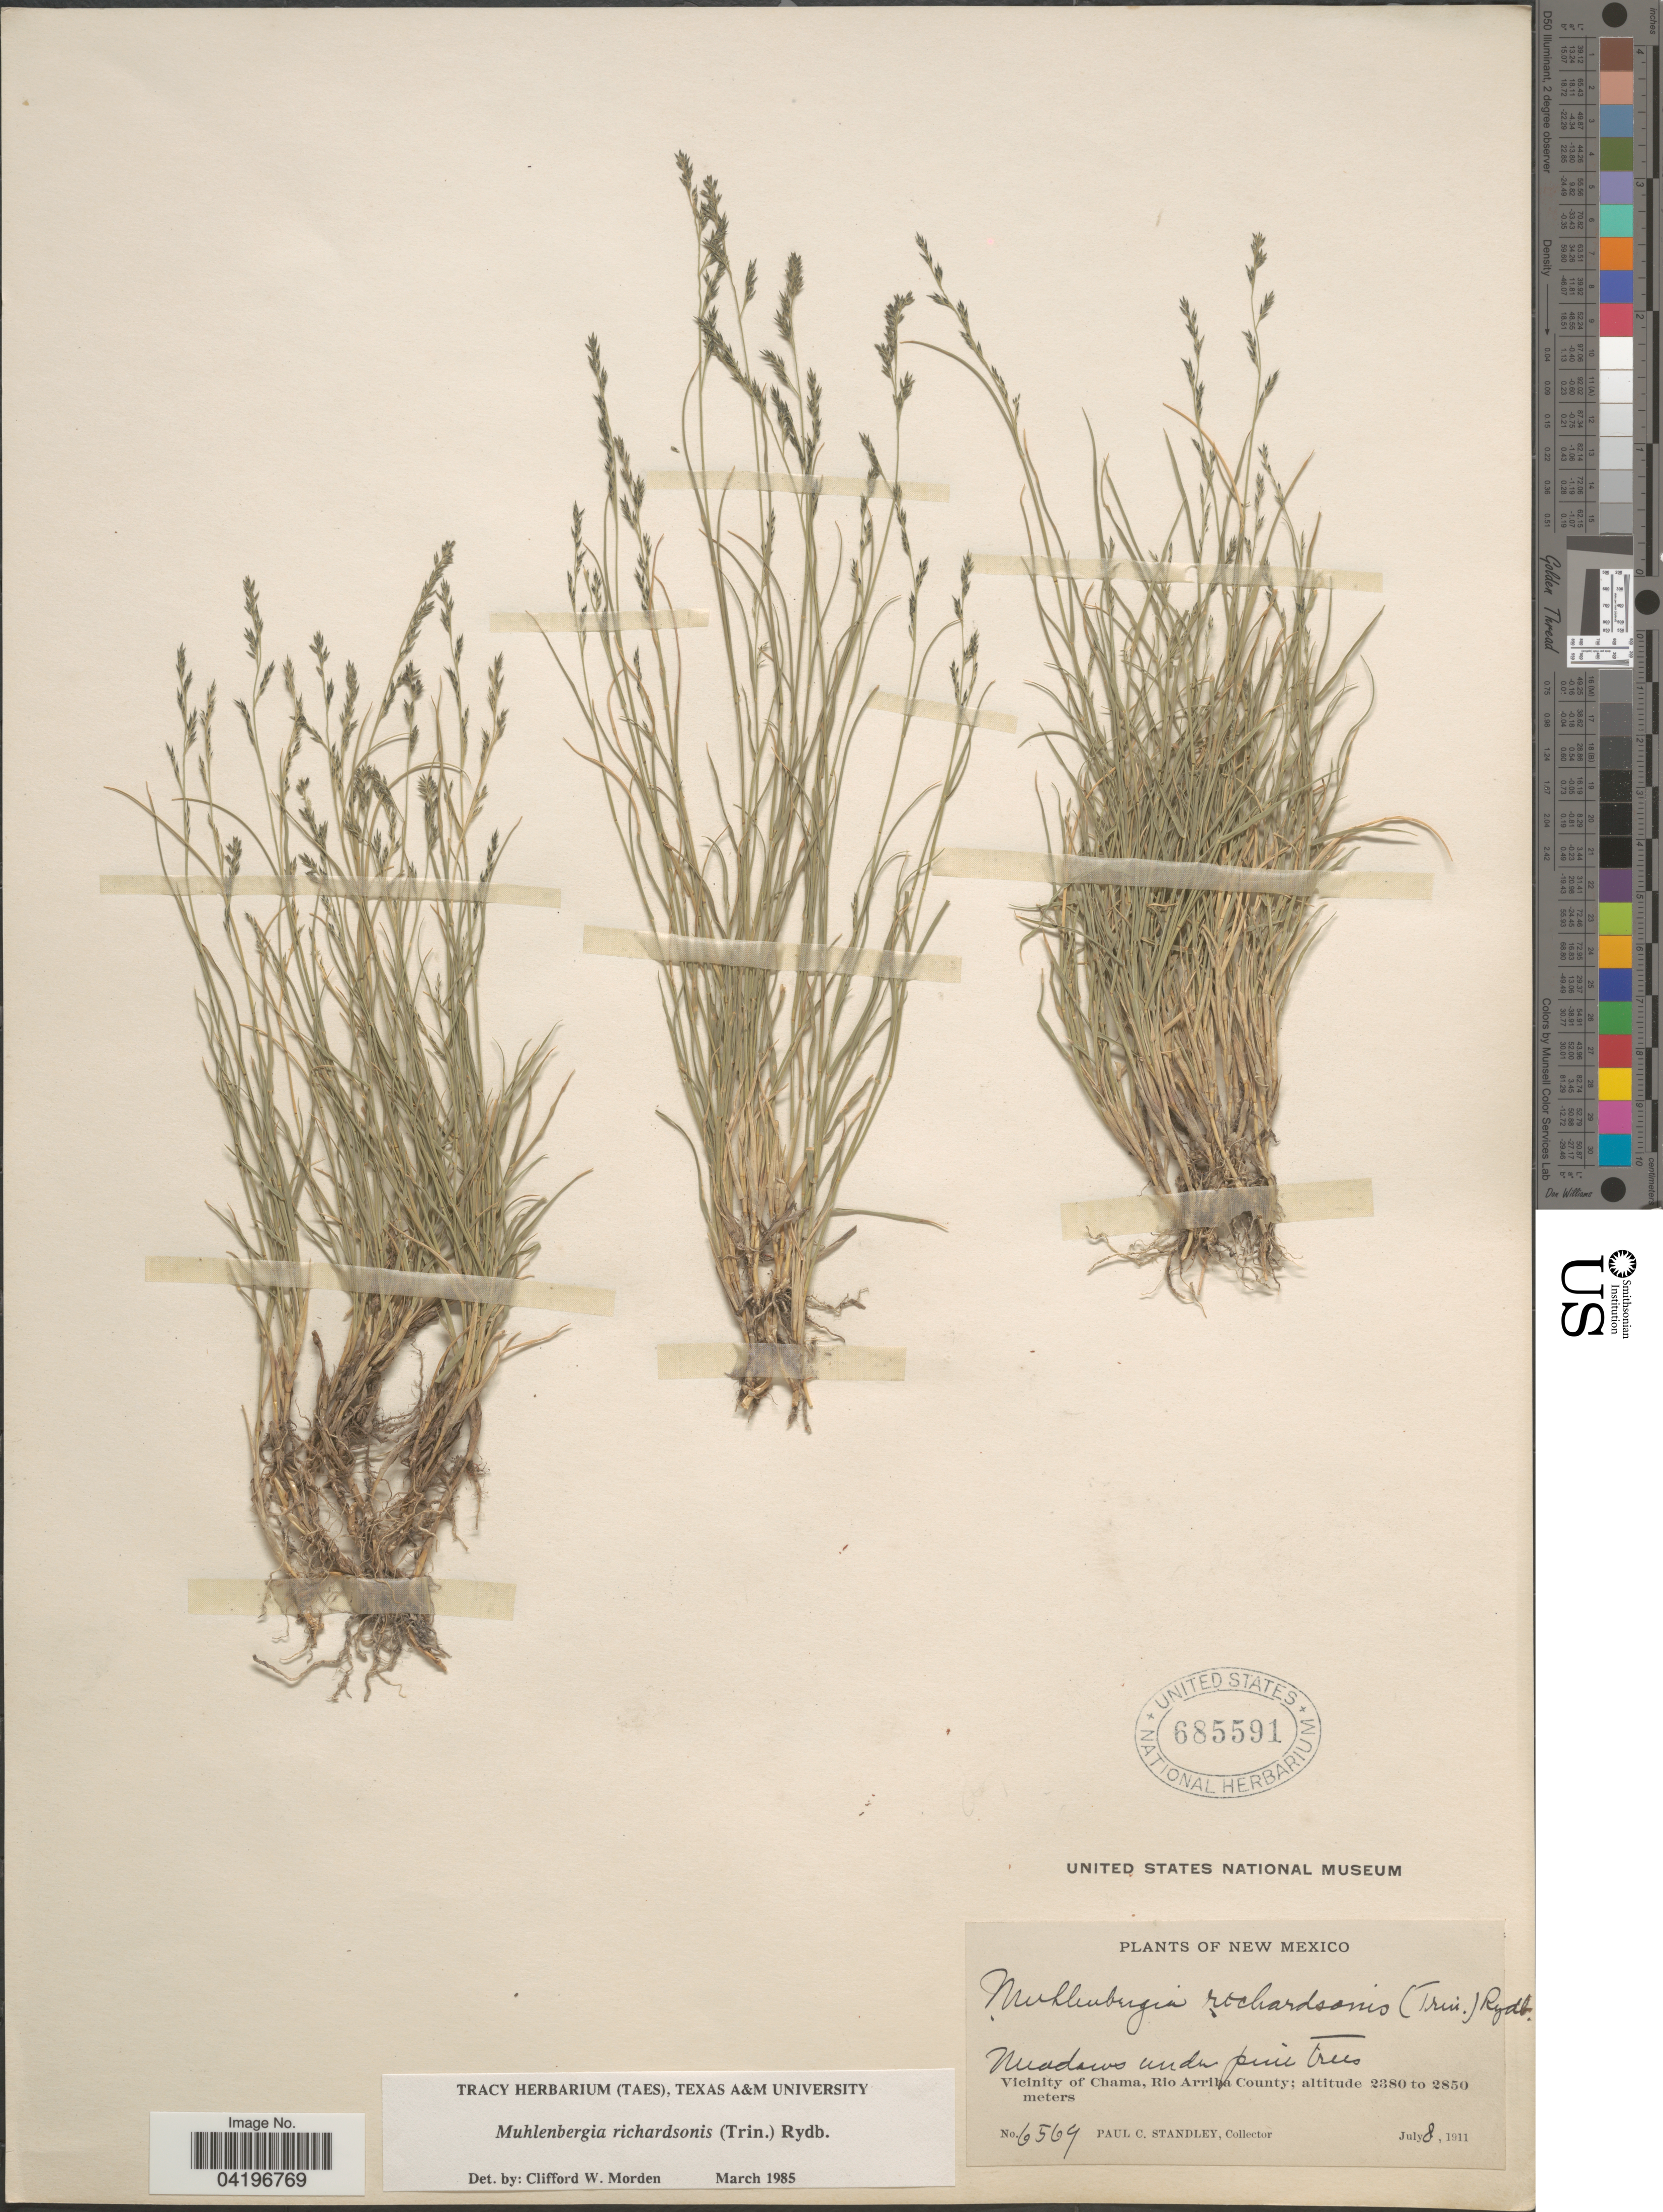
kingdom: Plantae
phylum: Tracheophyta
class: Liliopsida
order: Poales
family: Poaceae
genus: Muhlenbergia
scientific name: Muhlenbergia richardsonis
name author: (Trin.) Rydb.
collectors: P. C. Standley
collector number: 6569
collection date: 1911-07-08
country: United States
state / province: New Mexico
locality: Vicinity of Chama, Rio Arriba County.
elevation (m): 2380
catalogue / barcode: US 685591